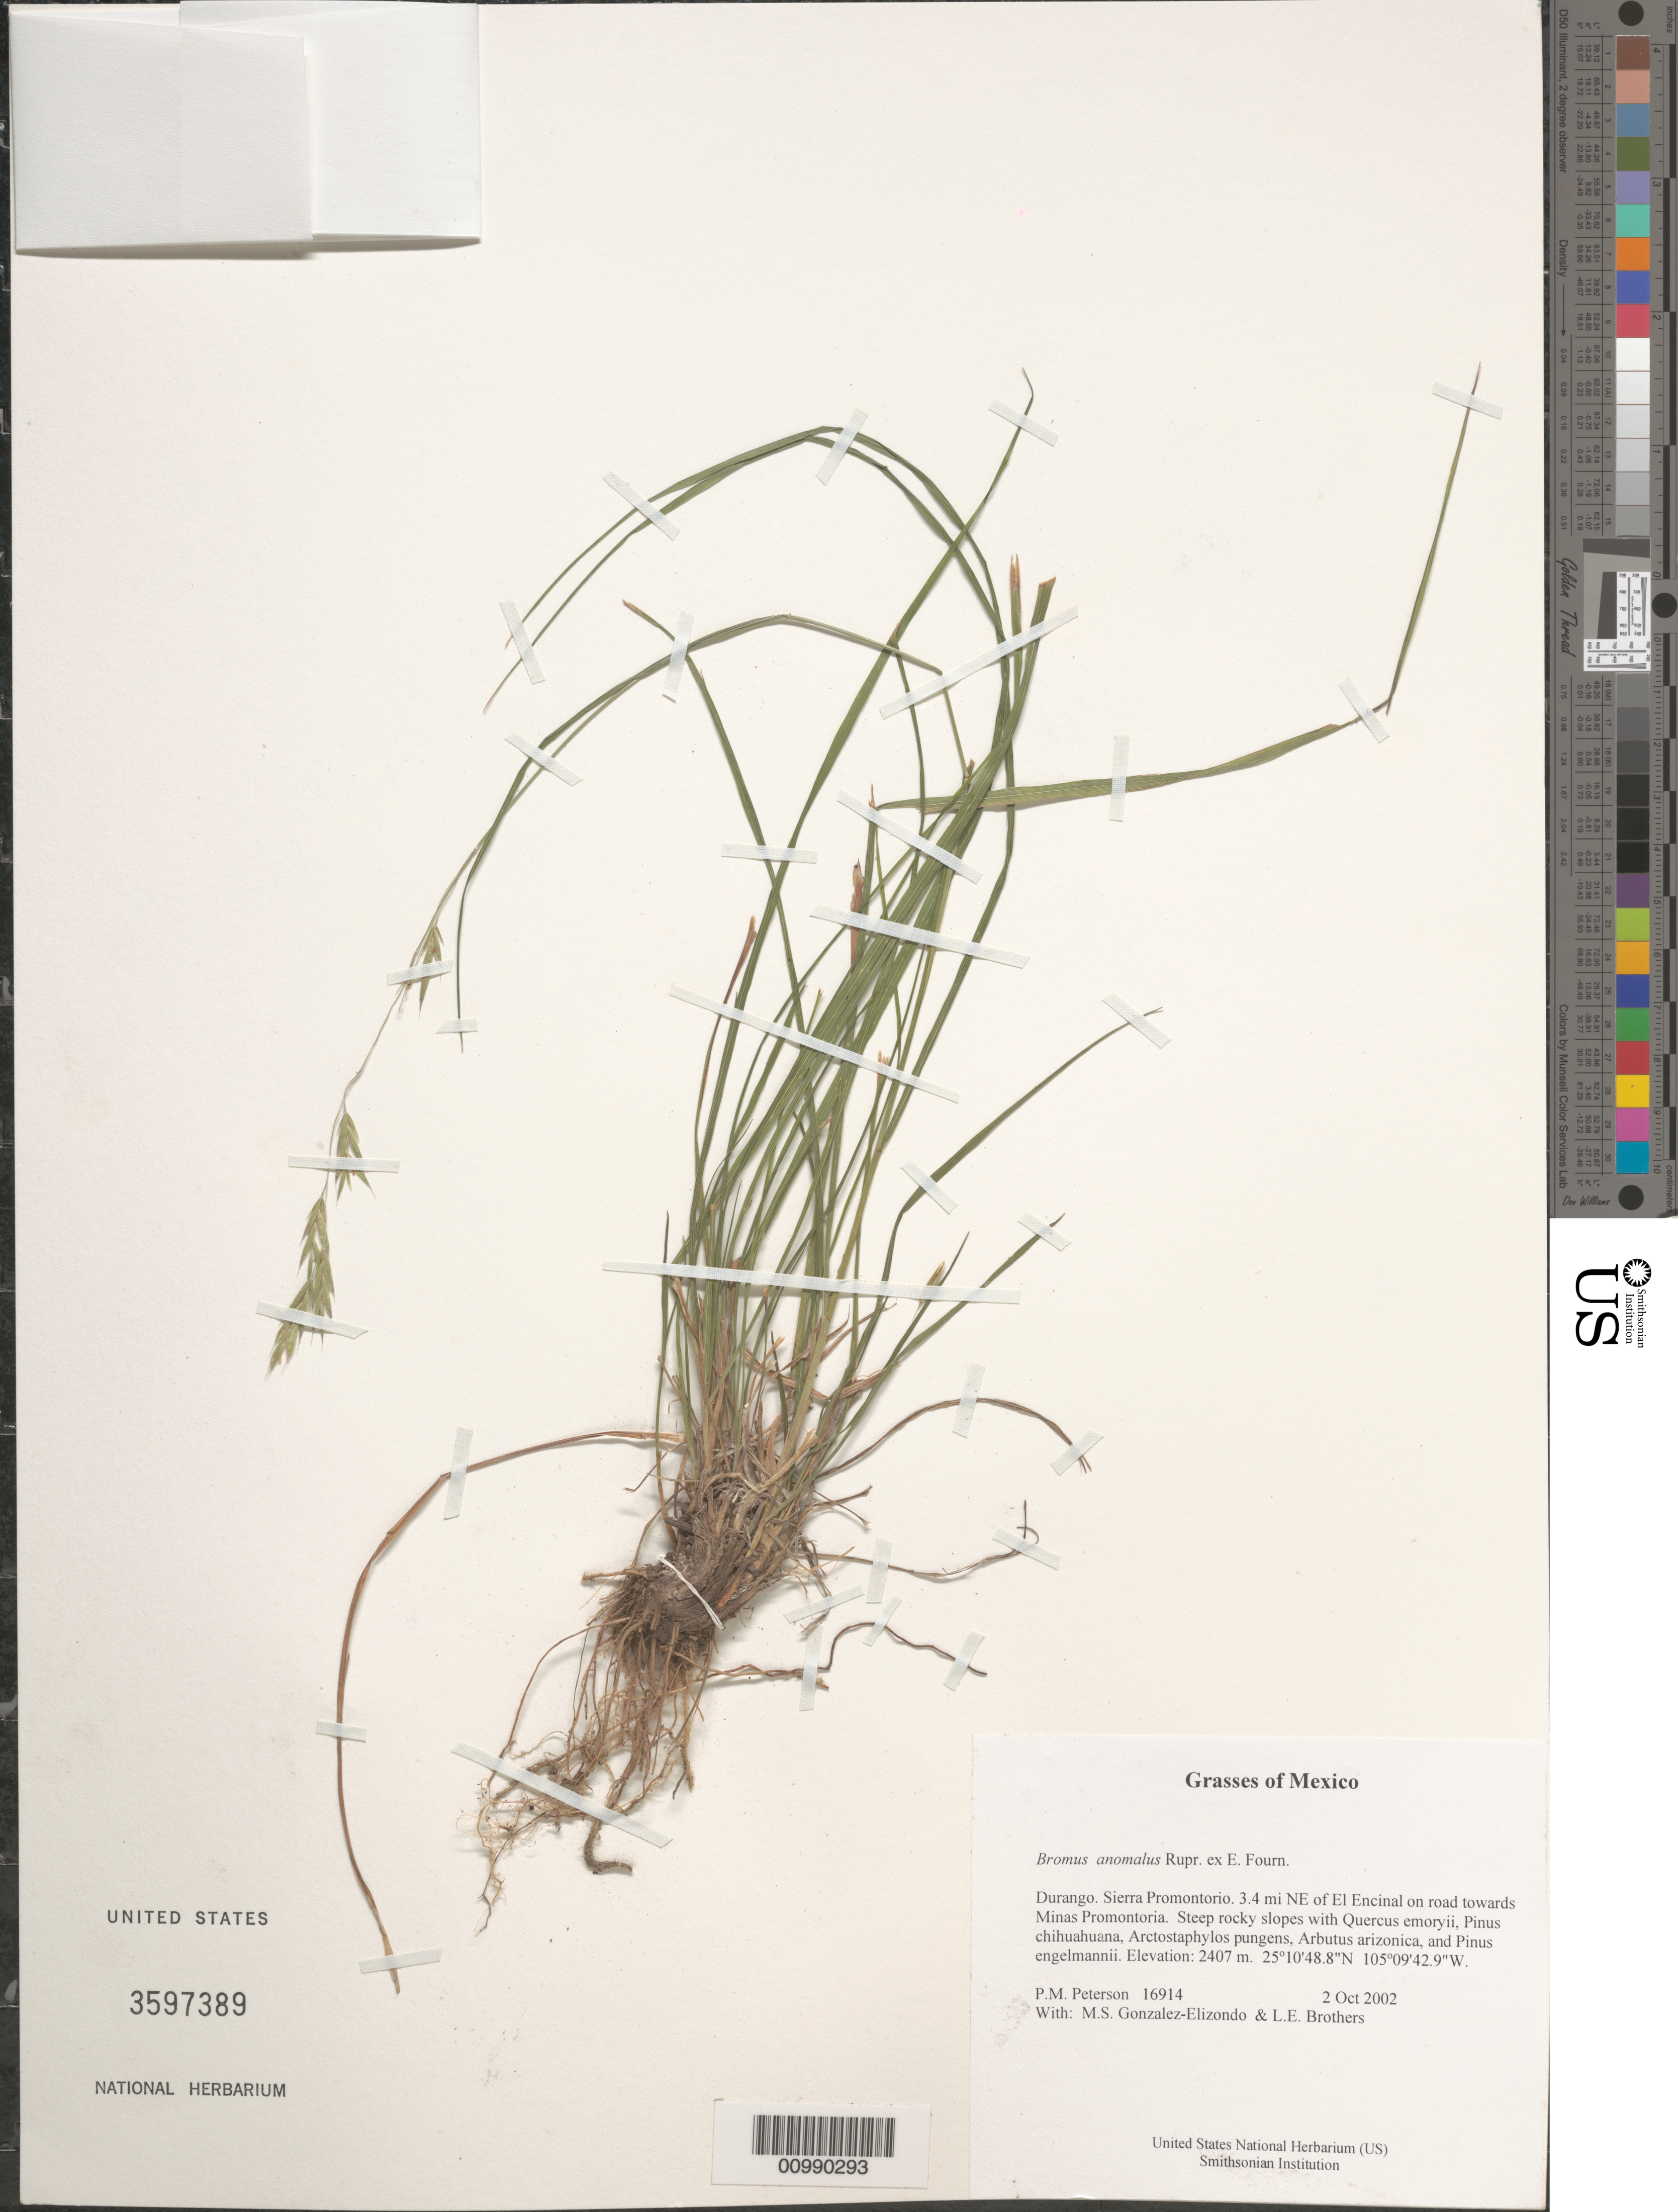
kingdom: Plantae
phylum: Tracheophyta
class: Liliopsida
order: Poales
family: Poaceae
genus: Bromus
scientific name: Bromus anomalus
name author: Rupr. ex E. Fourn.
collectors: P. M. Peterson, M. S. González-Elizondo & L. E. Brothers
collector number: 16914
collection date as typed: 02 Oct 2002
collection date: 2002-10-02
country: Mexico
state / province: Durango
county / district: Sierra Promontorio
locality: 3.4 mi NE of El Encinal on road towards Minas Promontoria. Steep rocky slopes with Quercus emoryii, Pinus chihuahuana, Arctostaphylos pungens, Arbutus arizonica, and Pinus engelmannii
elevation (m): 2407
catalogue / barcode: US 3597389